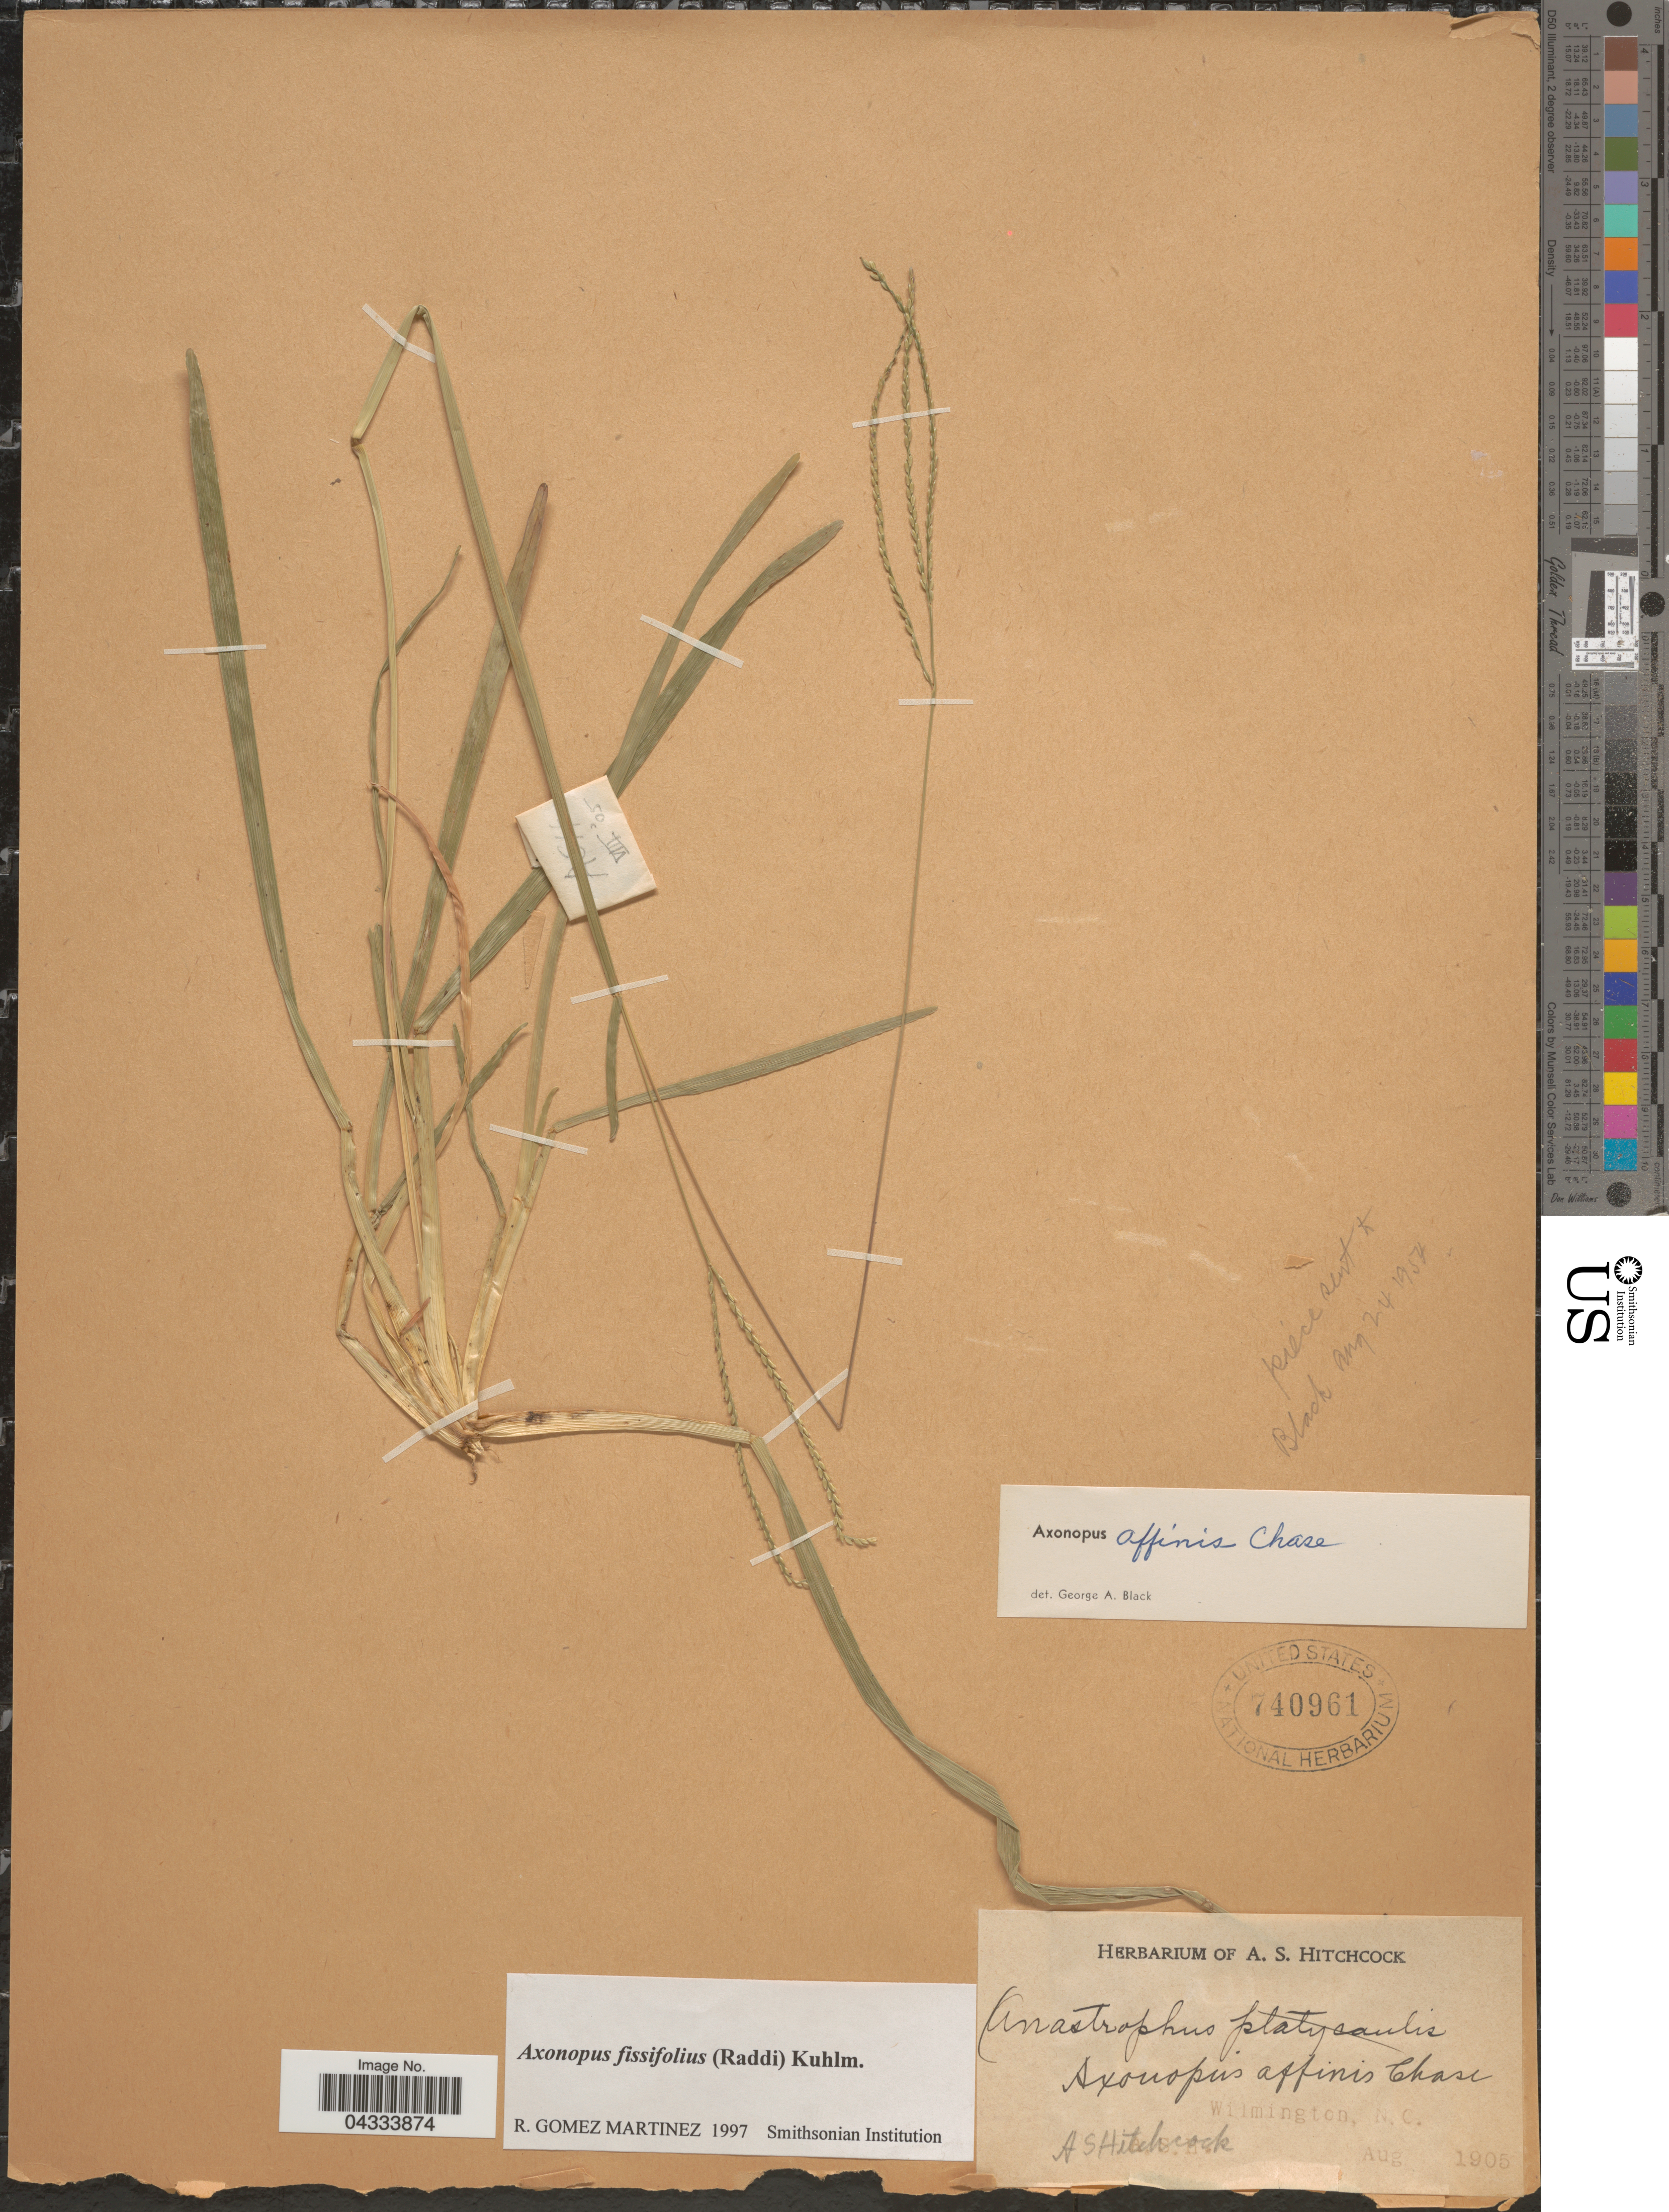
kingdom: Plantae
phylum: Tracheophyta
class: Liliopsida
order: Poales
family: Poaceae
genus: Axonopus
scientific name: Axonopus fissifolius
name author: (Raddi) Kuhlm.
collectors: A. S. Hitchcock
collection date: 1905-08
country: United States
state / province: North Carolina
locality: Wilmington.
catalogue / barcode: US 740961